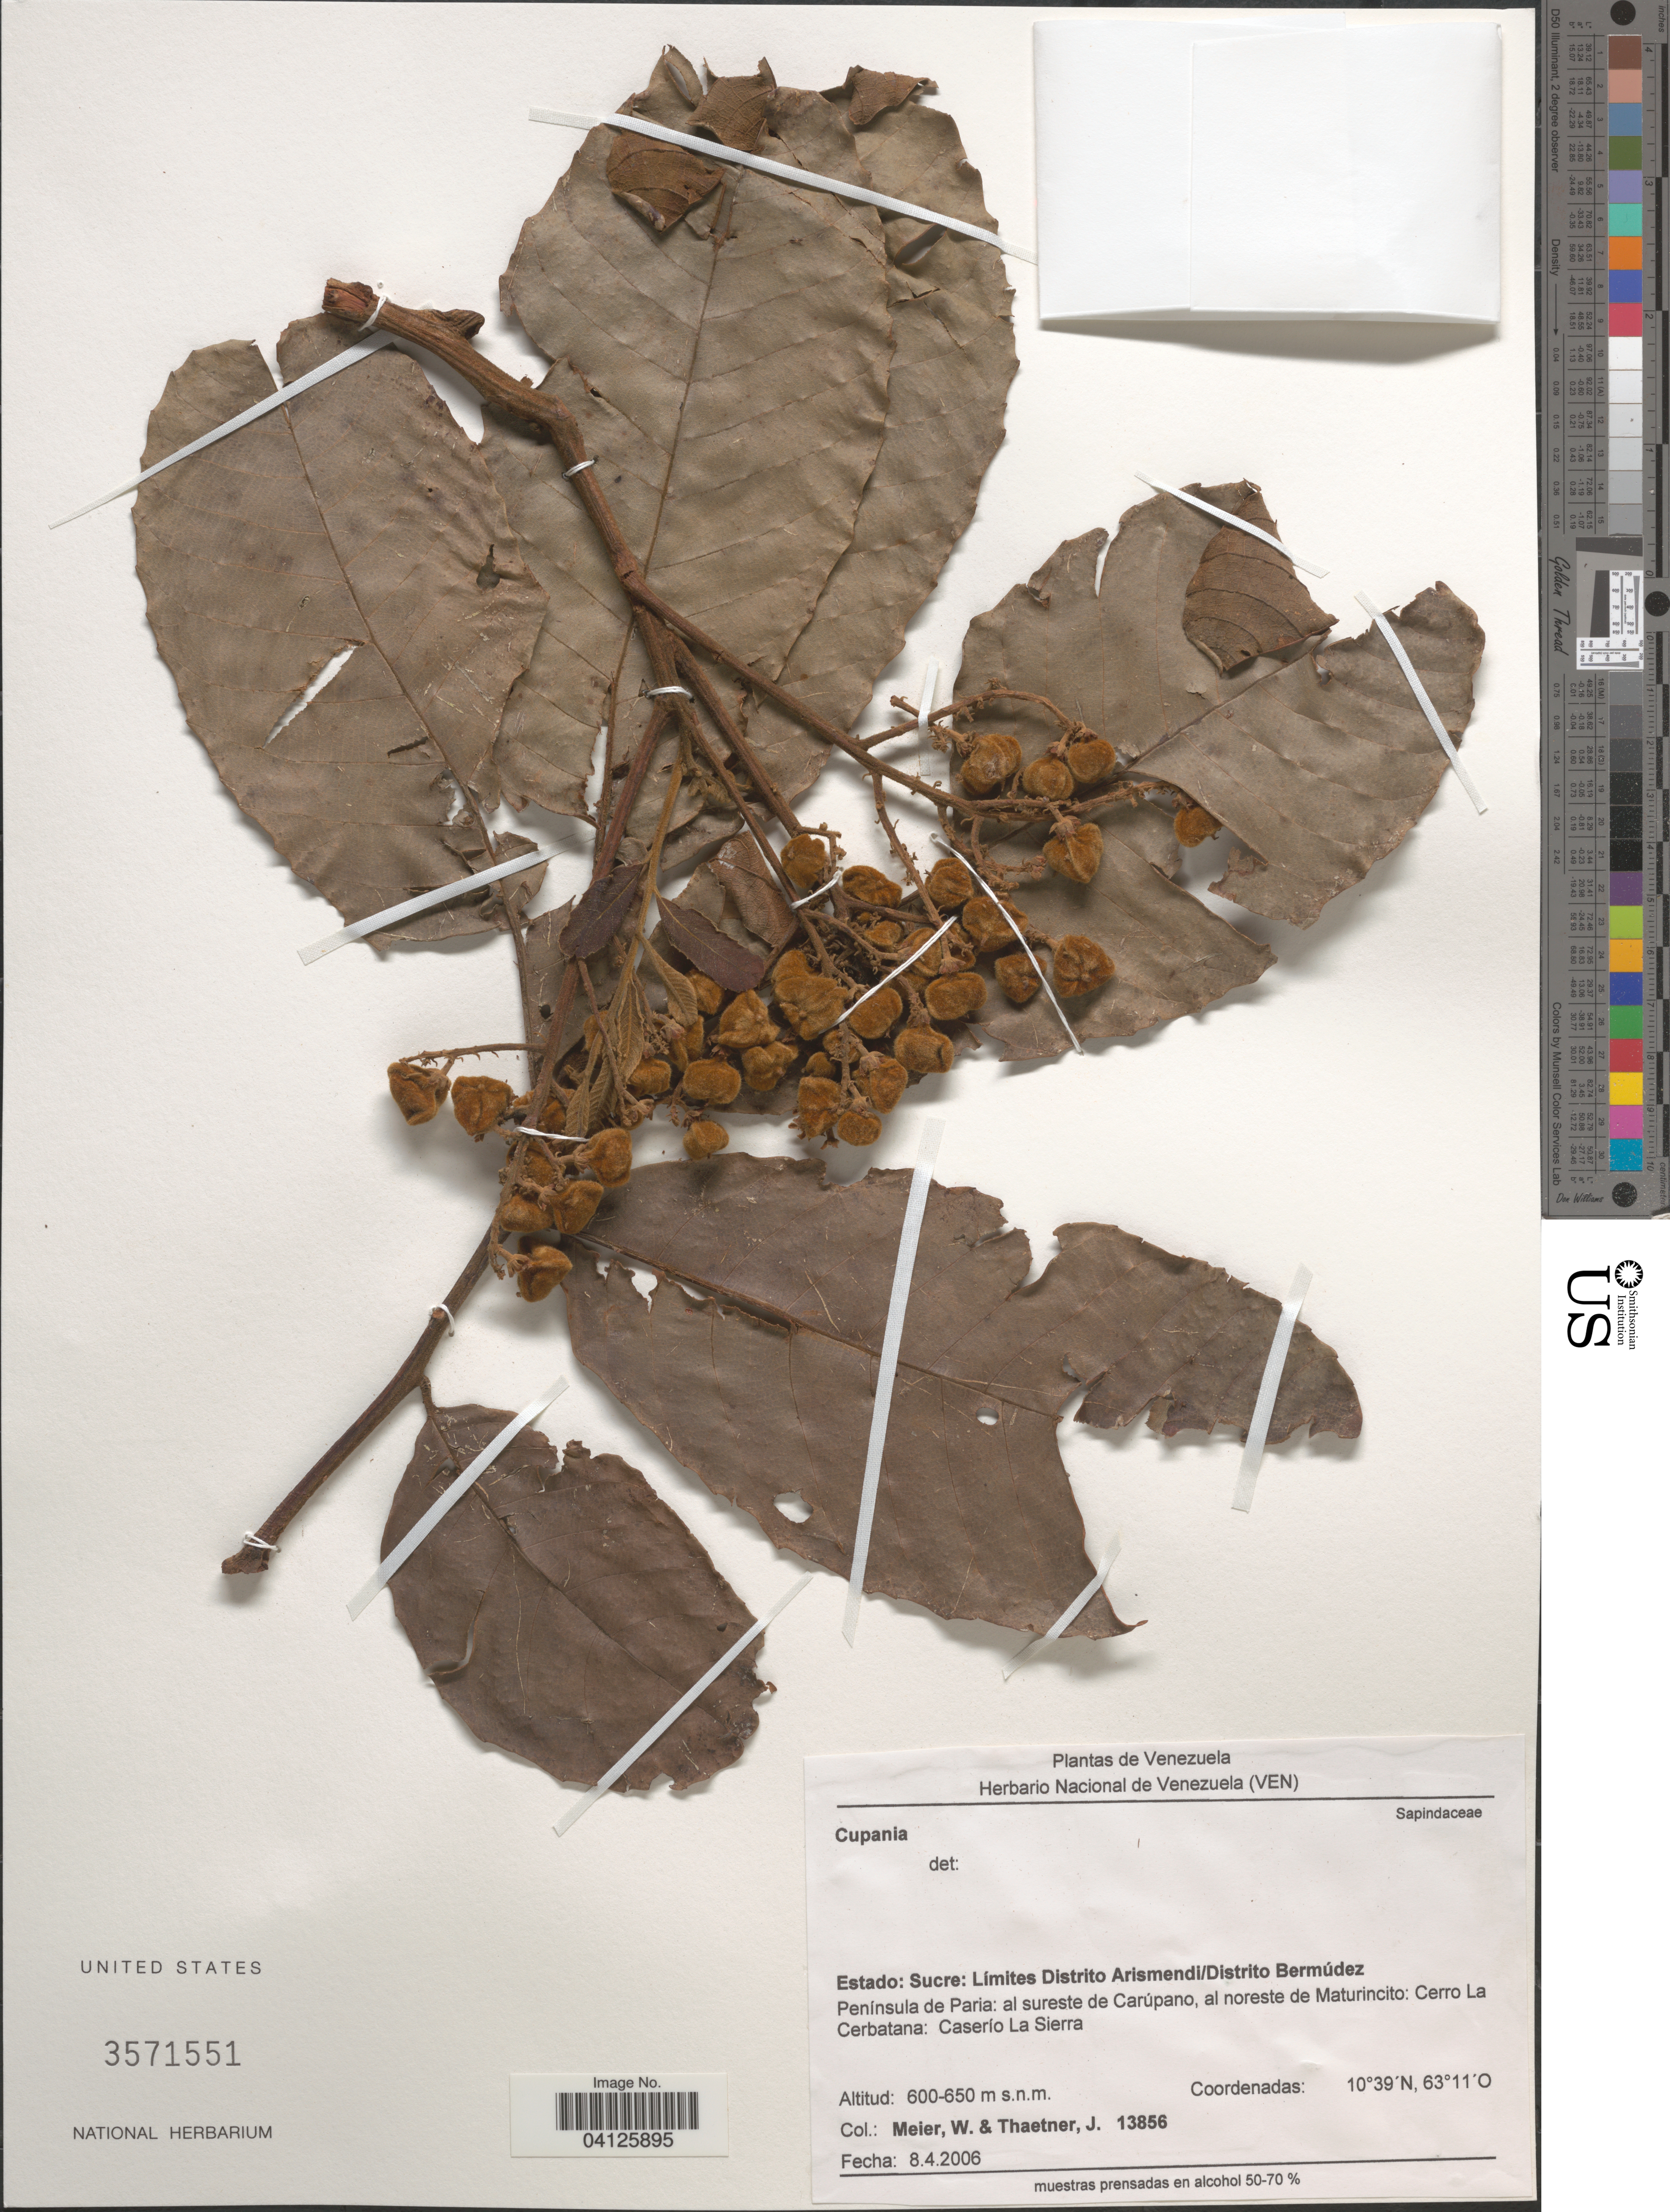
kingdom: Plantae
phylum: Tracheophyta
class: Magnoliopsida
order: Sapindales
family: Sapindaceae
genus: Cupania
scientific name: Cupania latifolia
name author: Kunth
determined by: Acevedo-Rodriguez, P., (US), Smithsonian Institution - National Museum of Natural History (UNITED STATES)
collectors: W. Meier & J. Thaetner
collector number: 13856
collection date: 2006-04-08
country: Venezuela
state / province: Sucre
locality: Límites Distrito Arismendi/Distrito Bermúdez. Península de Paria: al sureste de Carúpano, al noreste de Maturincito: Cerro La Cerbatana: Caserío La Sierra.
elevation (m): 600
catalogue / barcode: US 3571551